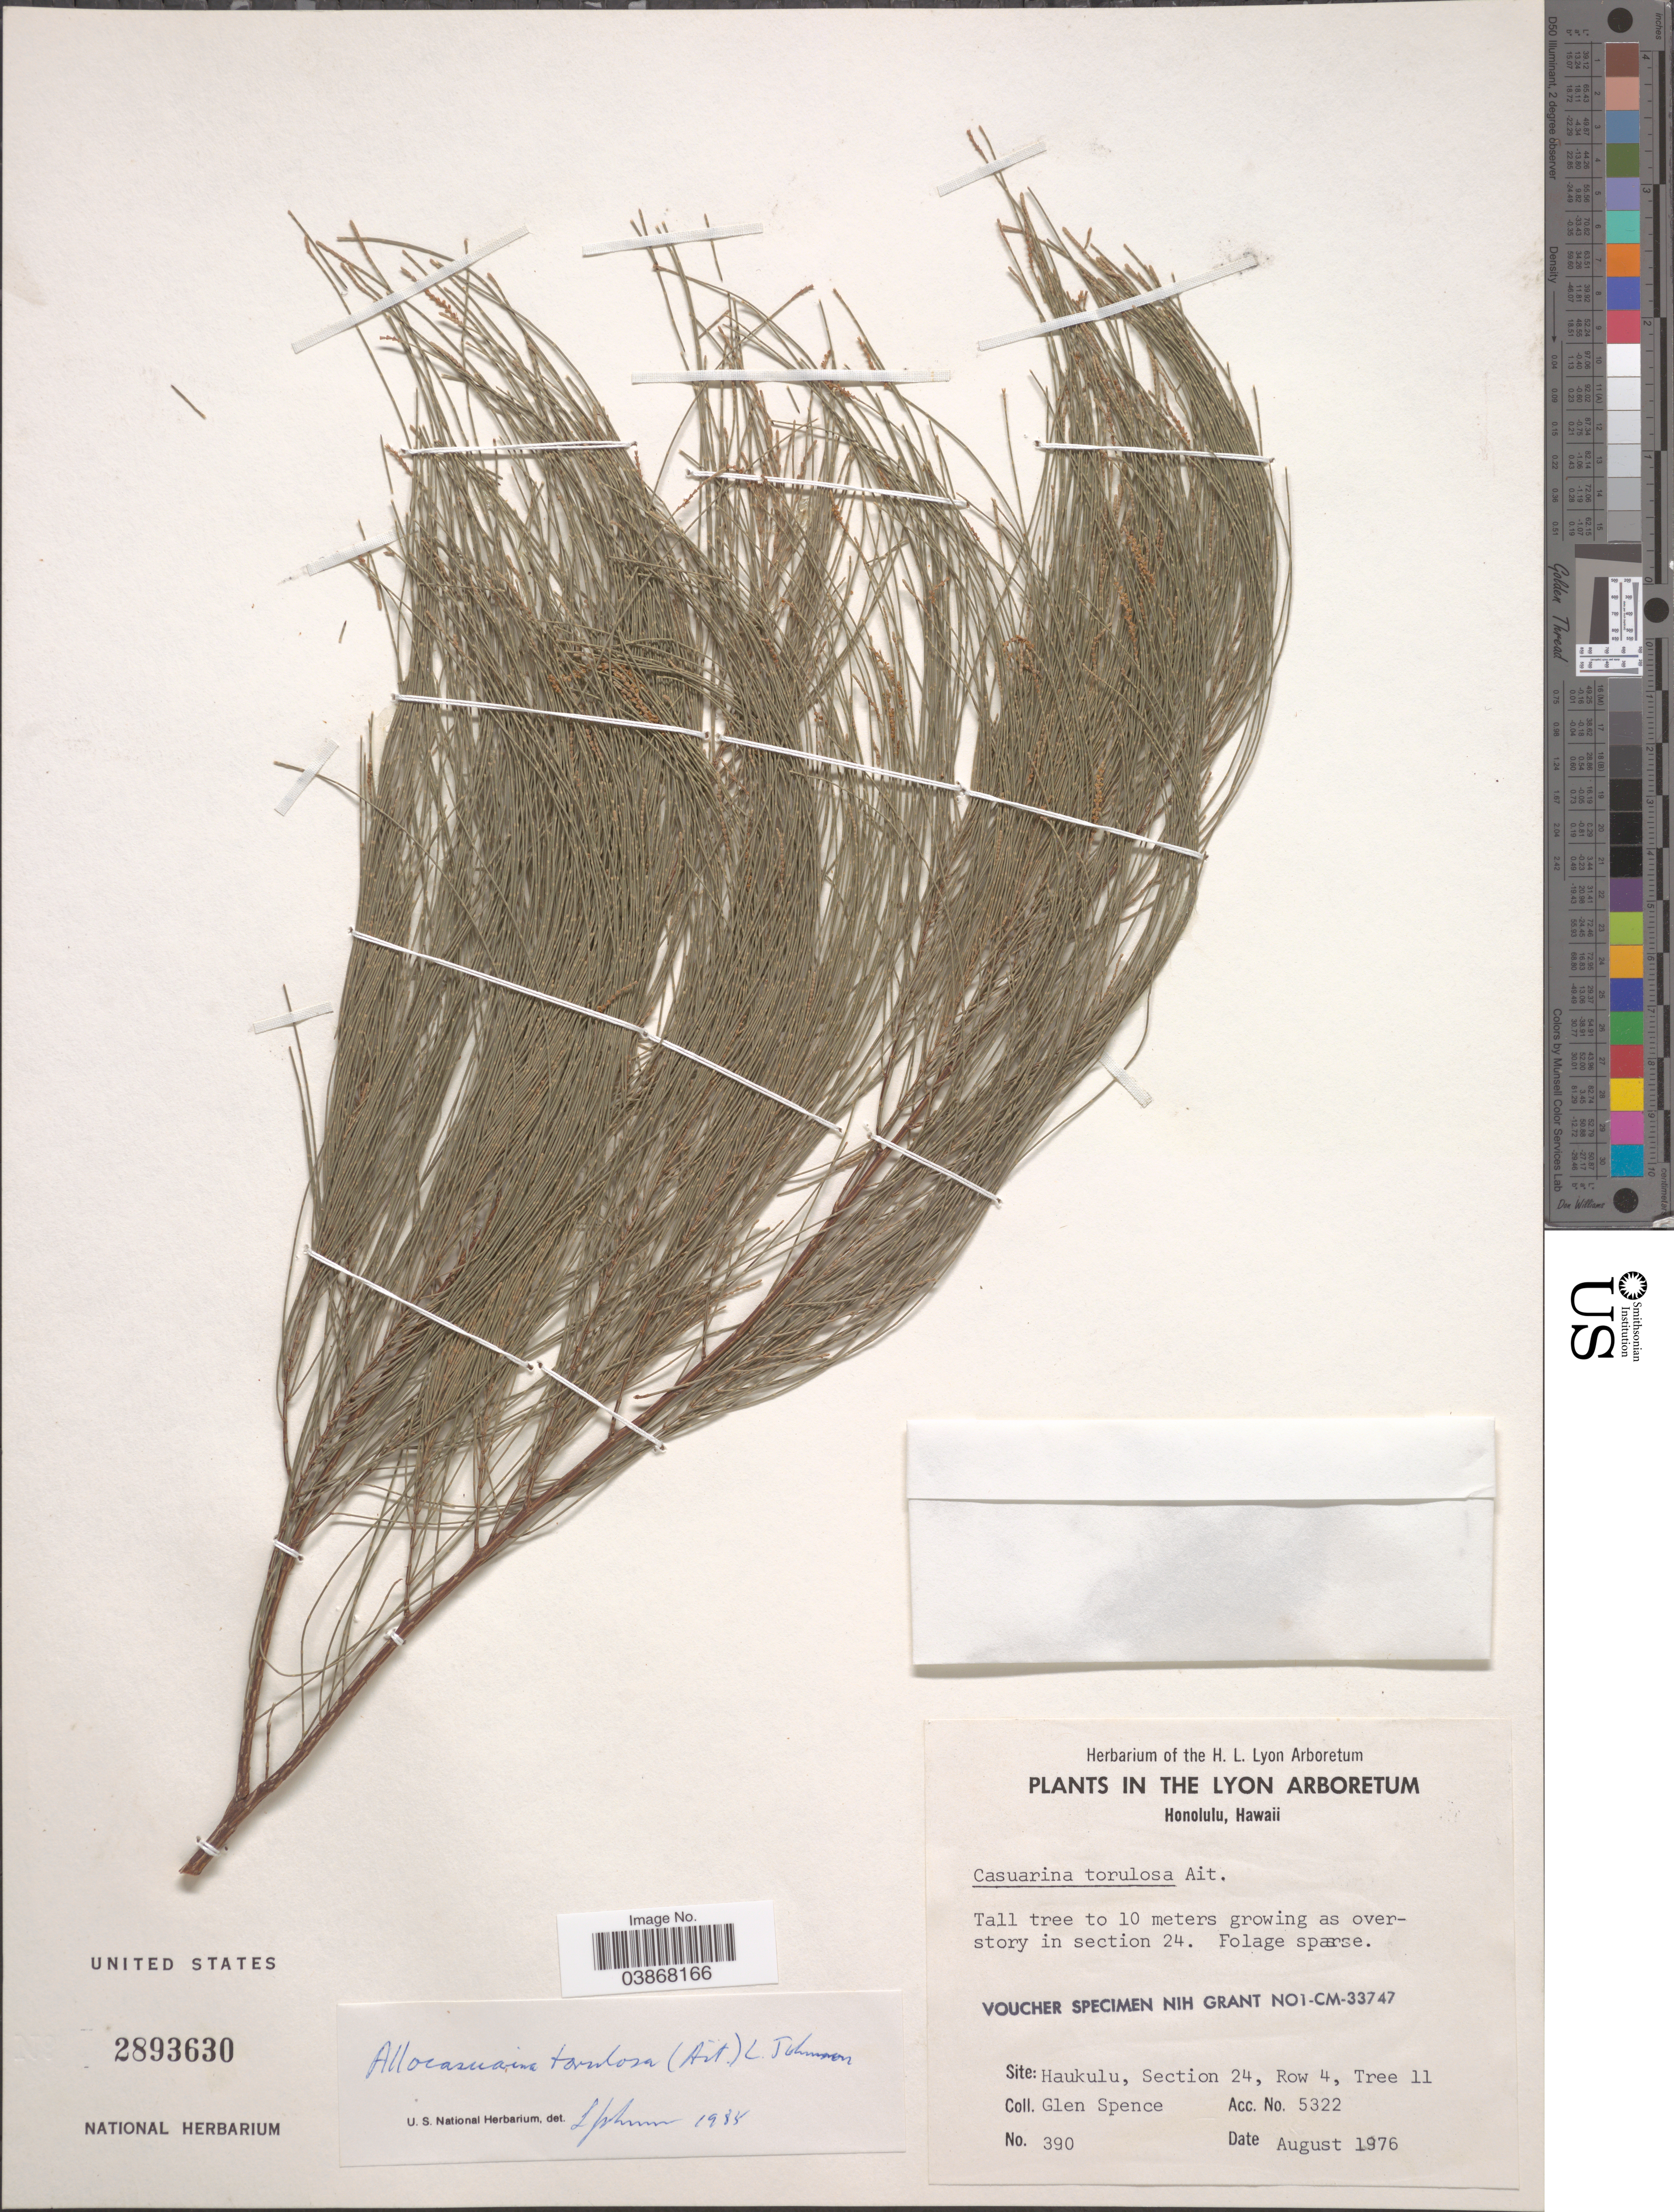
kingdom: Plantae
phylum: Tracheophyta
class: Magnoliopsida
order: Fagales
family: Casuarinaceae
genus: Allocasuarina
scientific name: Allocasuarina torulosa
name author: (Aiton) L.A.S. Johnson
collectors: G. Spence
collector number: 390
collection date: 1976-08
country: United States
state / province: Hawaii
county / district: Honolulu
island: Oahu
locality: Lyon Arboretum, Site: Haukulu, Section 24, Row 4, Tree 11.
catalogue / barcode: US 2893630